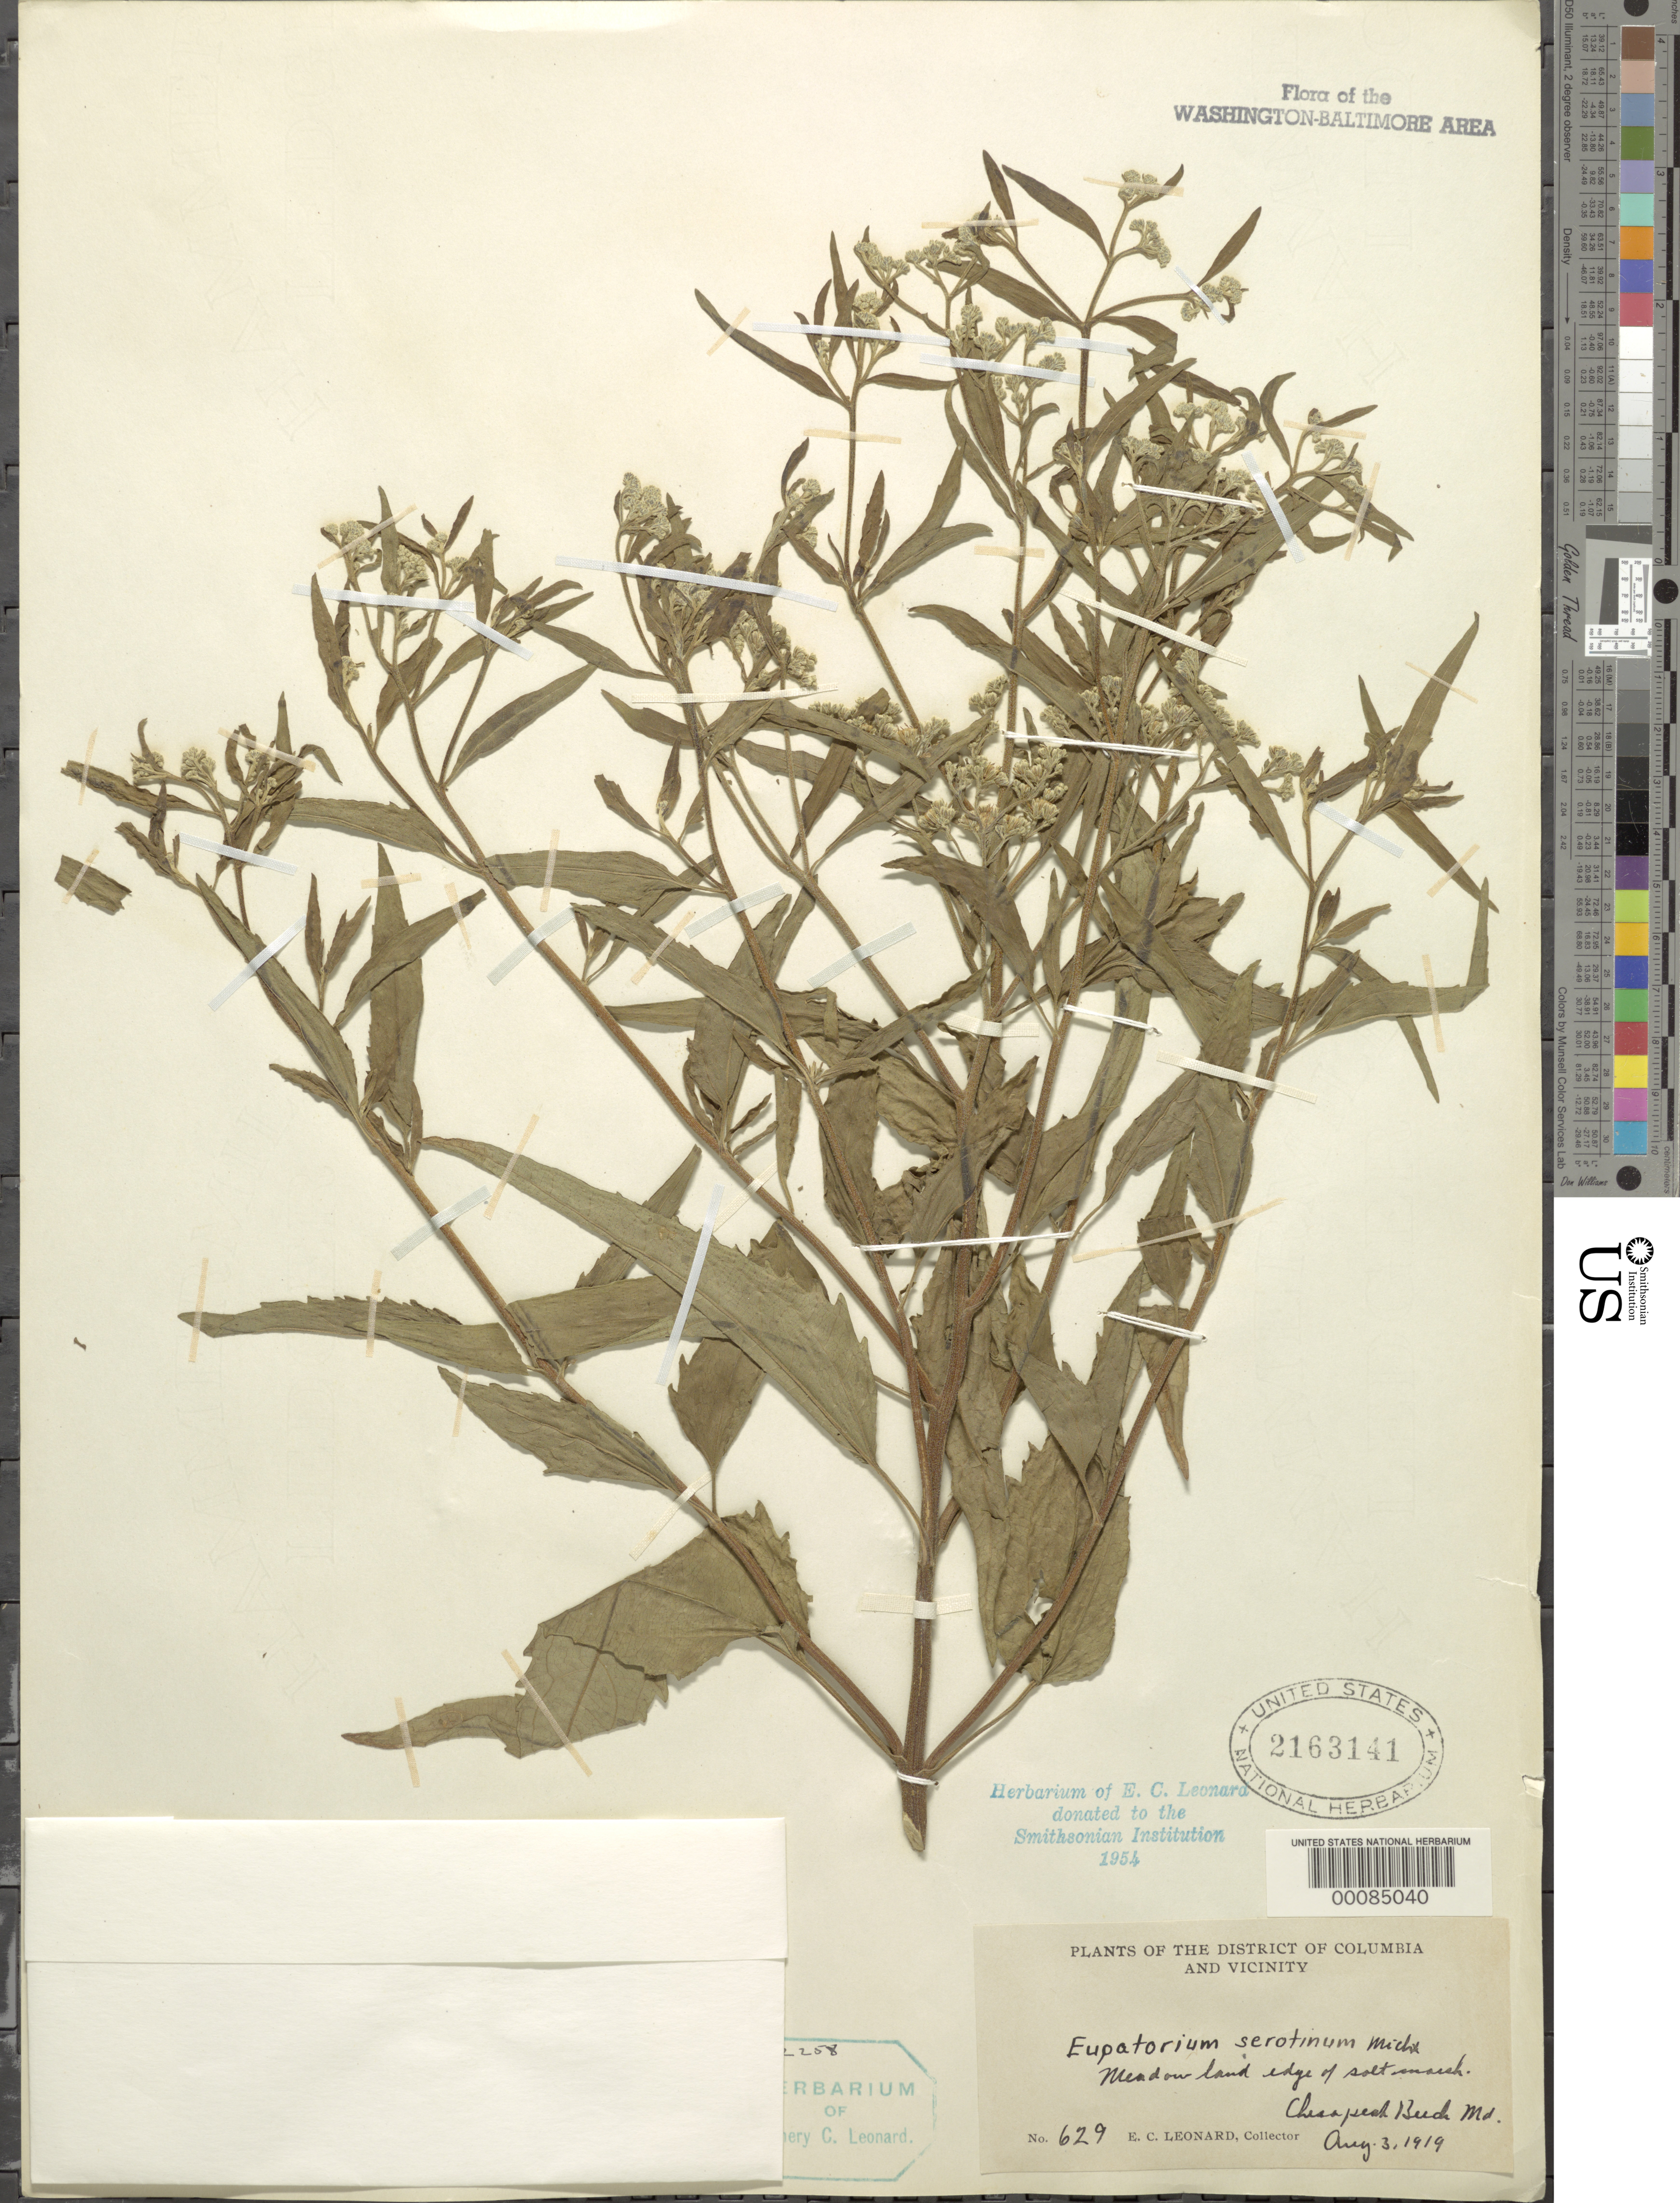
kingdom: Plantae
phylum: Tracheophyta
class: Magnoliopsida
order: Asterales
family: Asteraceae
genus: Eupatorium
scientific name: Eupatorium serotinum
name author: Michx.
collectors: E. C. Leonard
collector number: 629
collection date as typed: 03 Aug 1919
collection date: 1919-08-03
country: United States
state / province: Maryland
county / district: Calvert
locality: Chesapeake Beach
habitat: Meadow land edge of salt marsh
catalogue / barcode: US 2163141